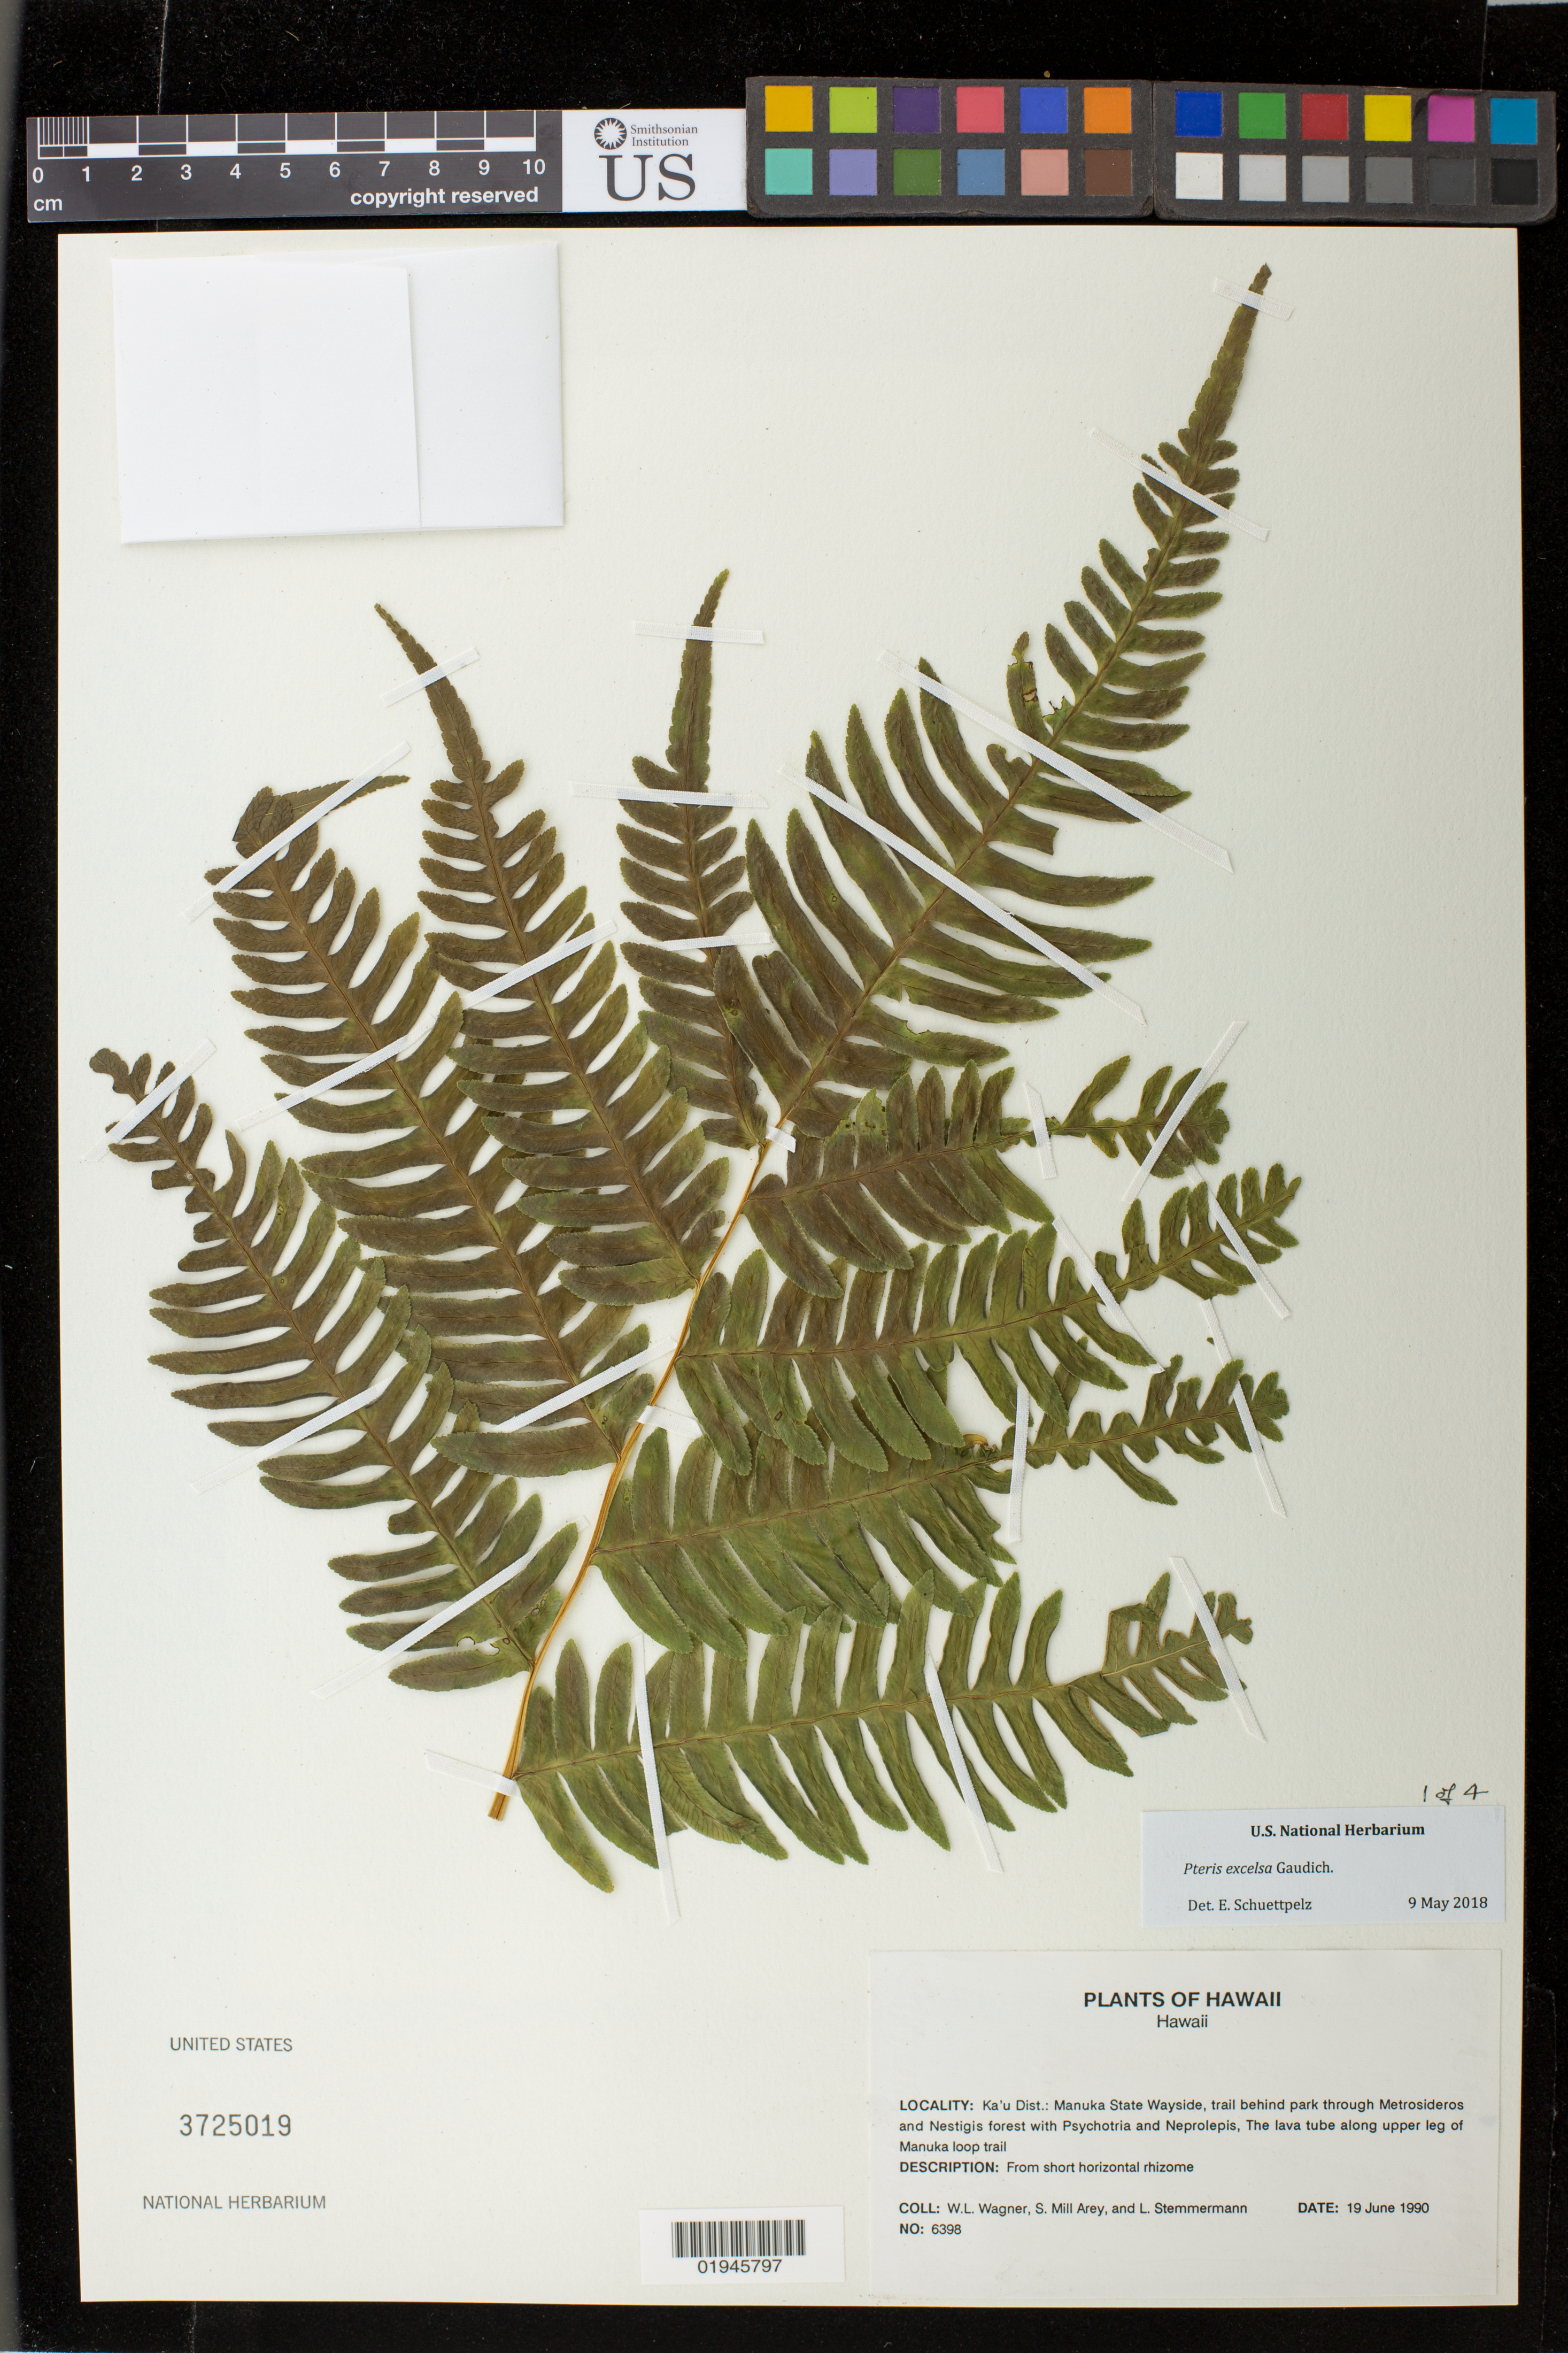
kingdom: Plantae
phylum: Tracheophyta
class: Polypodiopsida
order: Polypodiales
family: Pteridaceae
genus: Pteris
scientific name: Pteris terminalis var. terminalis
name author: Wall.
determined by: Wagner, W. L., (BOT), Smithsonian Institution - National Museum of Natural History (UNITED STATES)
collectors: W. L. Wagner, S. Avey & L. Stemmermann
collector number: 6398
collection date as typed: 19 Jun 1990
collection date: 1990-06-19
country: United States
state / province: Hawaii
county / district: Hawaii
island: Hawaii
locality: Kau District, Manuka State Wayside, lava tube along the upper leg of Manuka loop trail.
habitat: Forest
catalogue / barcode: US 3725019